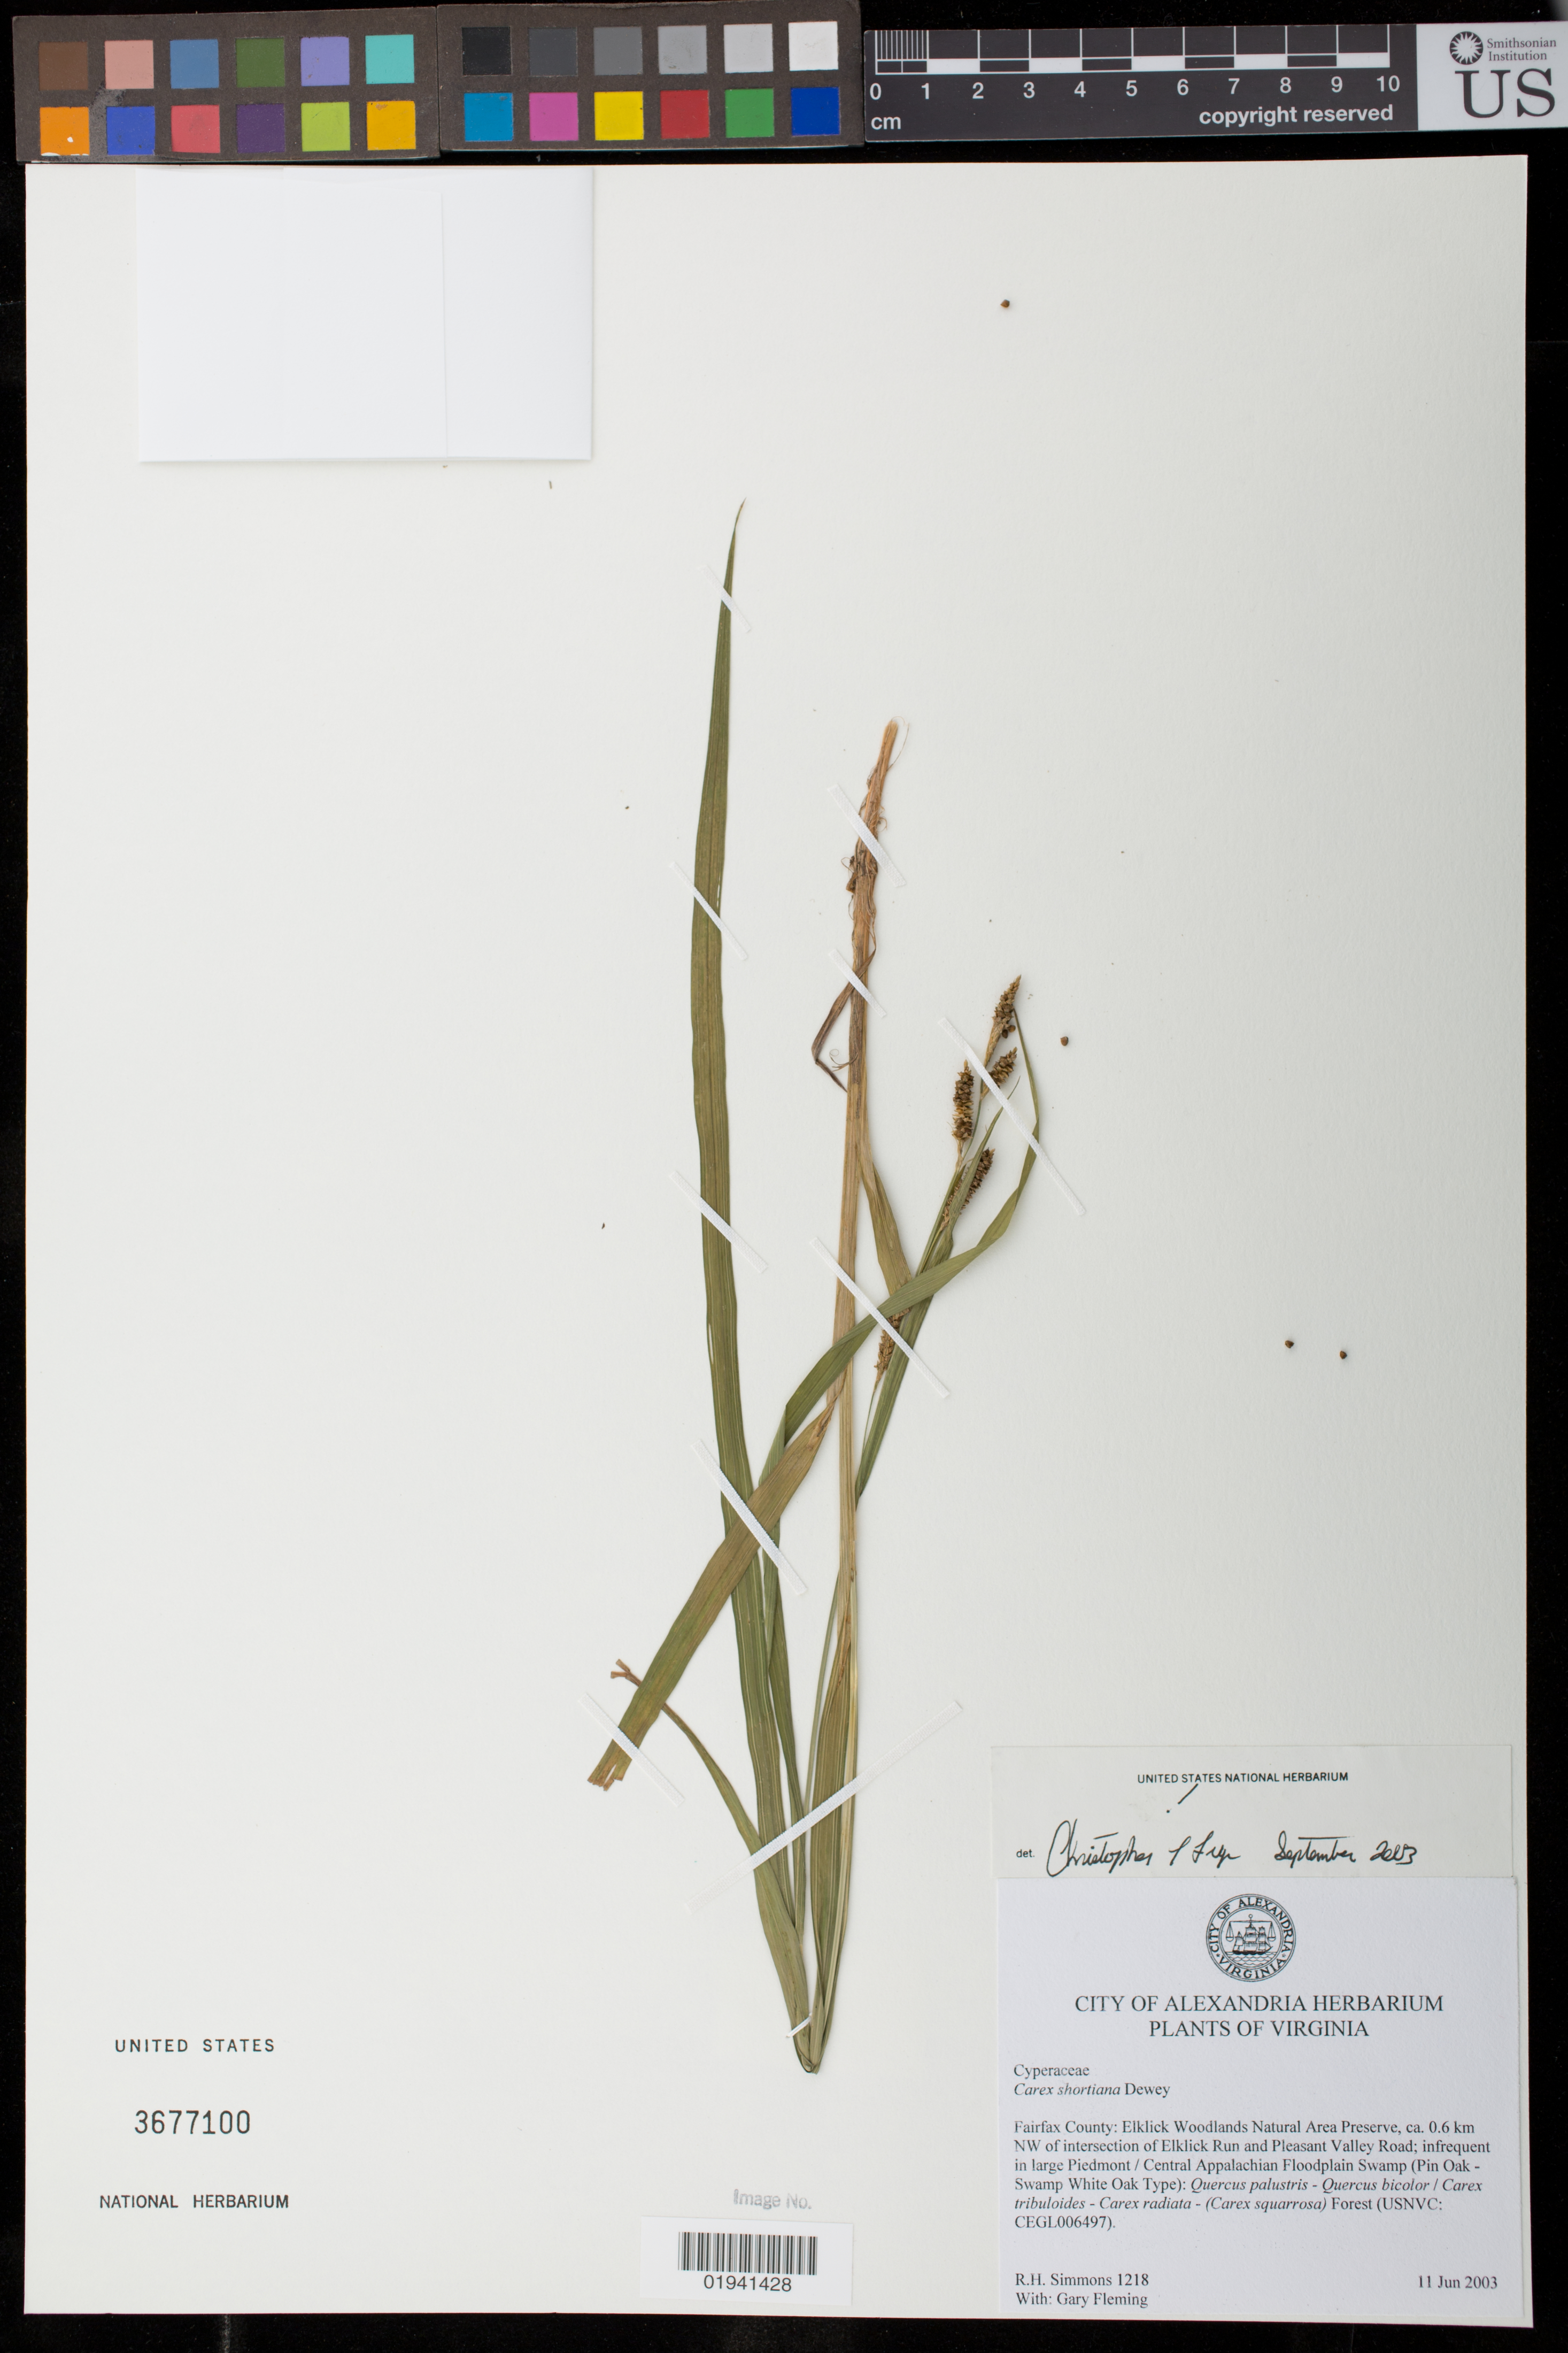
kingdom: Plantae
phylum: Tracheophyta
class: Liliopsida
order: Poales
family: Cyperaceae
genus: Carex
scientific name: Carex shortiana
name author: Dewey & Torr.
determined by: Frye, C.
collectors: R. H. Simmons & G. Fleming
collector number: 1218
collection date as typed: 11 Jun 2003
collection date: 2003-06-11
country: United States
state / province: Virginia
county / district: Fairfax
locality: Elklick Woodlands Natural Area Preserve, ca. 0.6 km NW of intersection of Elklick Run and Pleasant Valley Road.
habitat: large Piedmont/Central Appalachian Floodplain Swamp, forest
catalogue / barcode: US 3677100